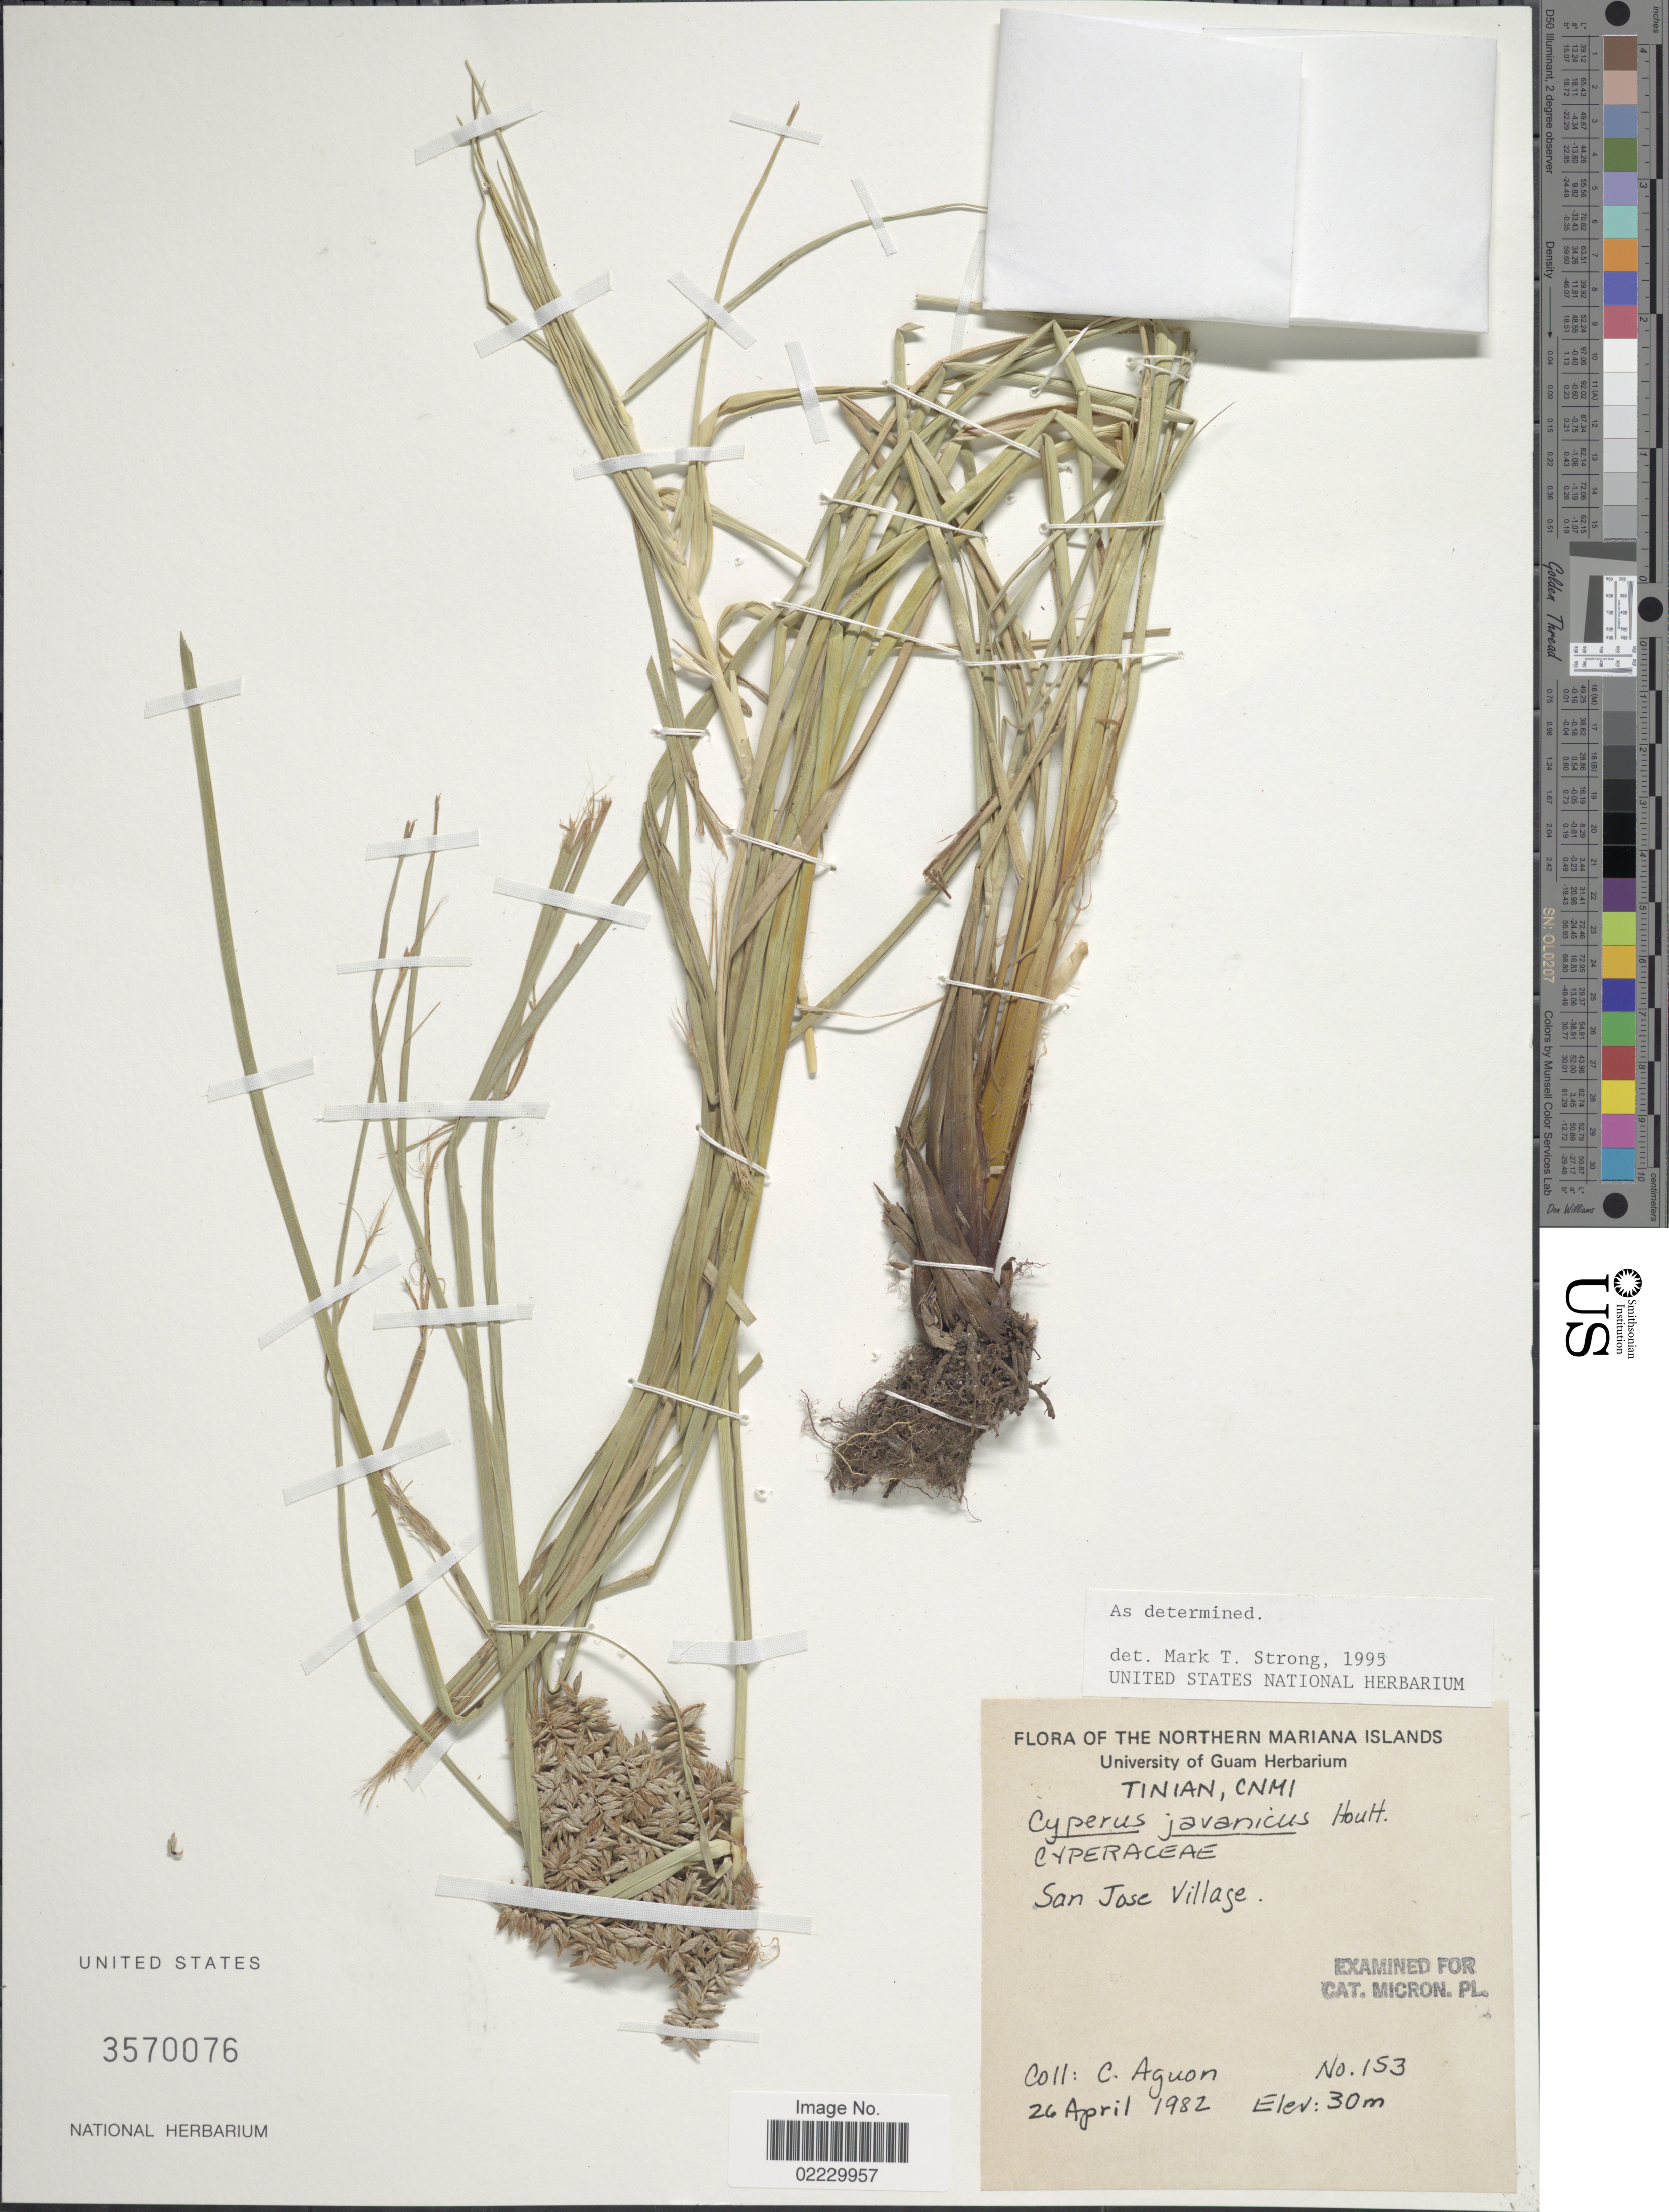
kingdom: Plantae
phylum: Tracheophyta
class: Liliopsida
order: Poales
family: Cyperaceae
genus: Cyperus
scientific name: Cyperus javanicus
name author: Houtt.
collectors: C. Aguon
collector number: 153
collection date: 1982-04-26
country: Northern Mariana Islands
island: Tinian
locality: Tinian, CNMI, San Jose Village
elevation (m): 30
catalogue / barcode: US 3570076